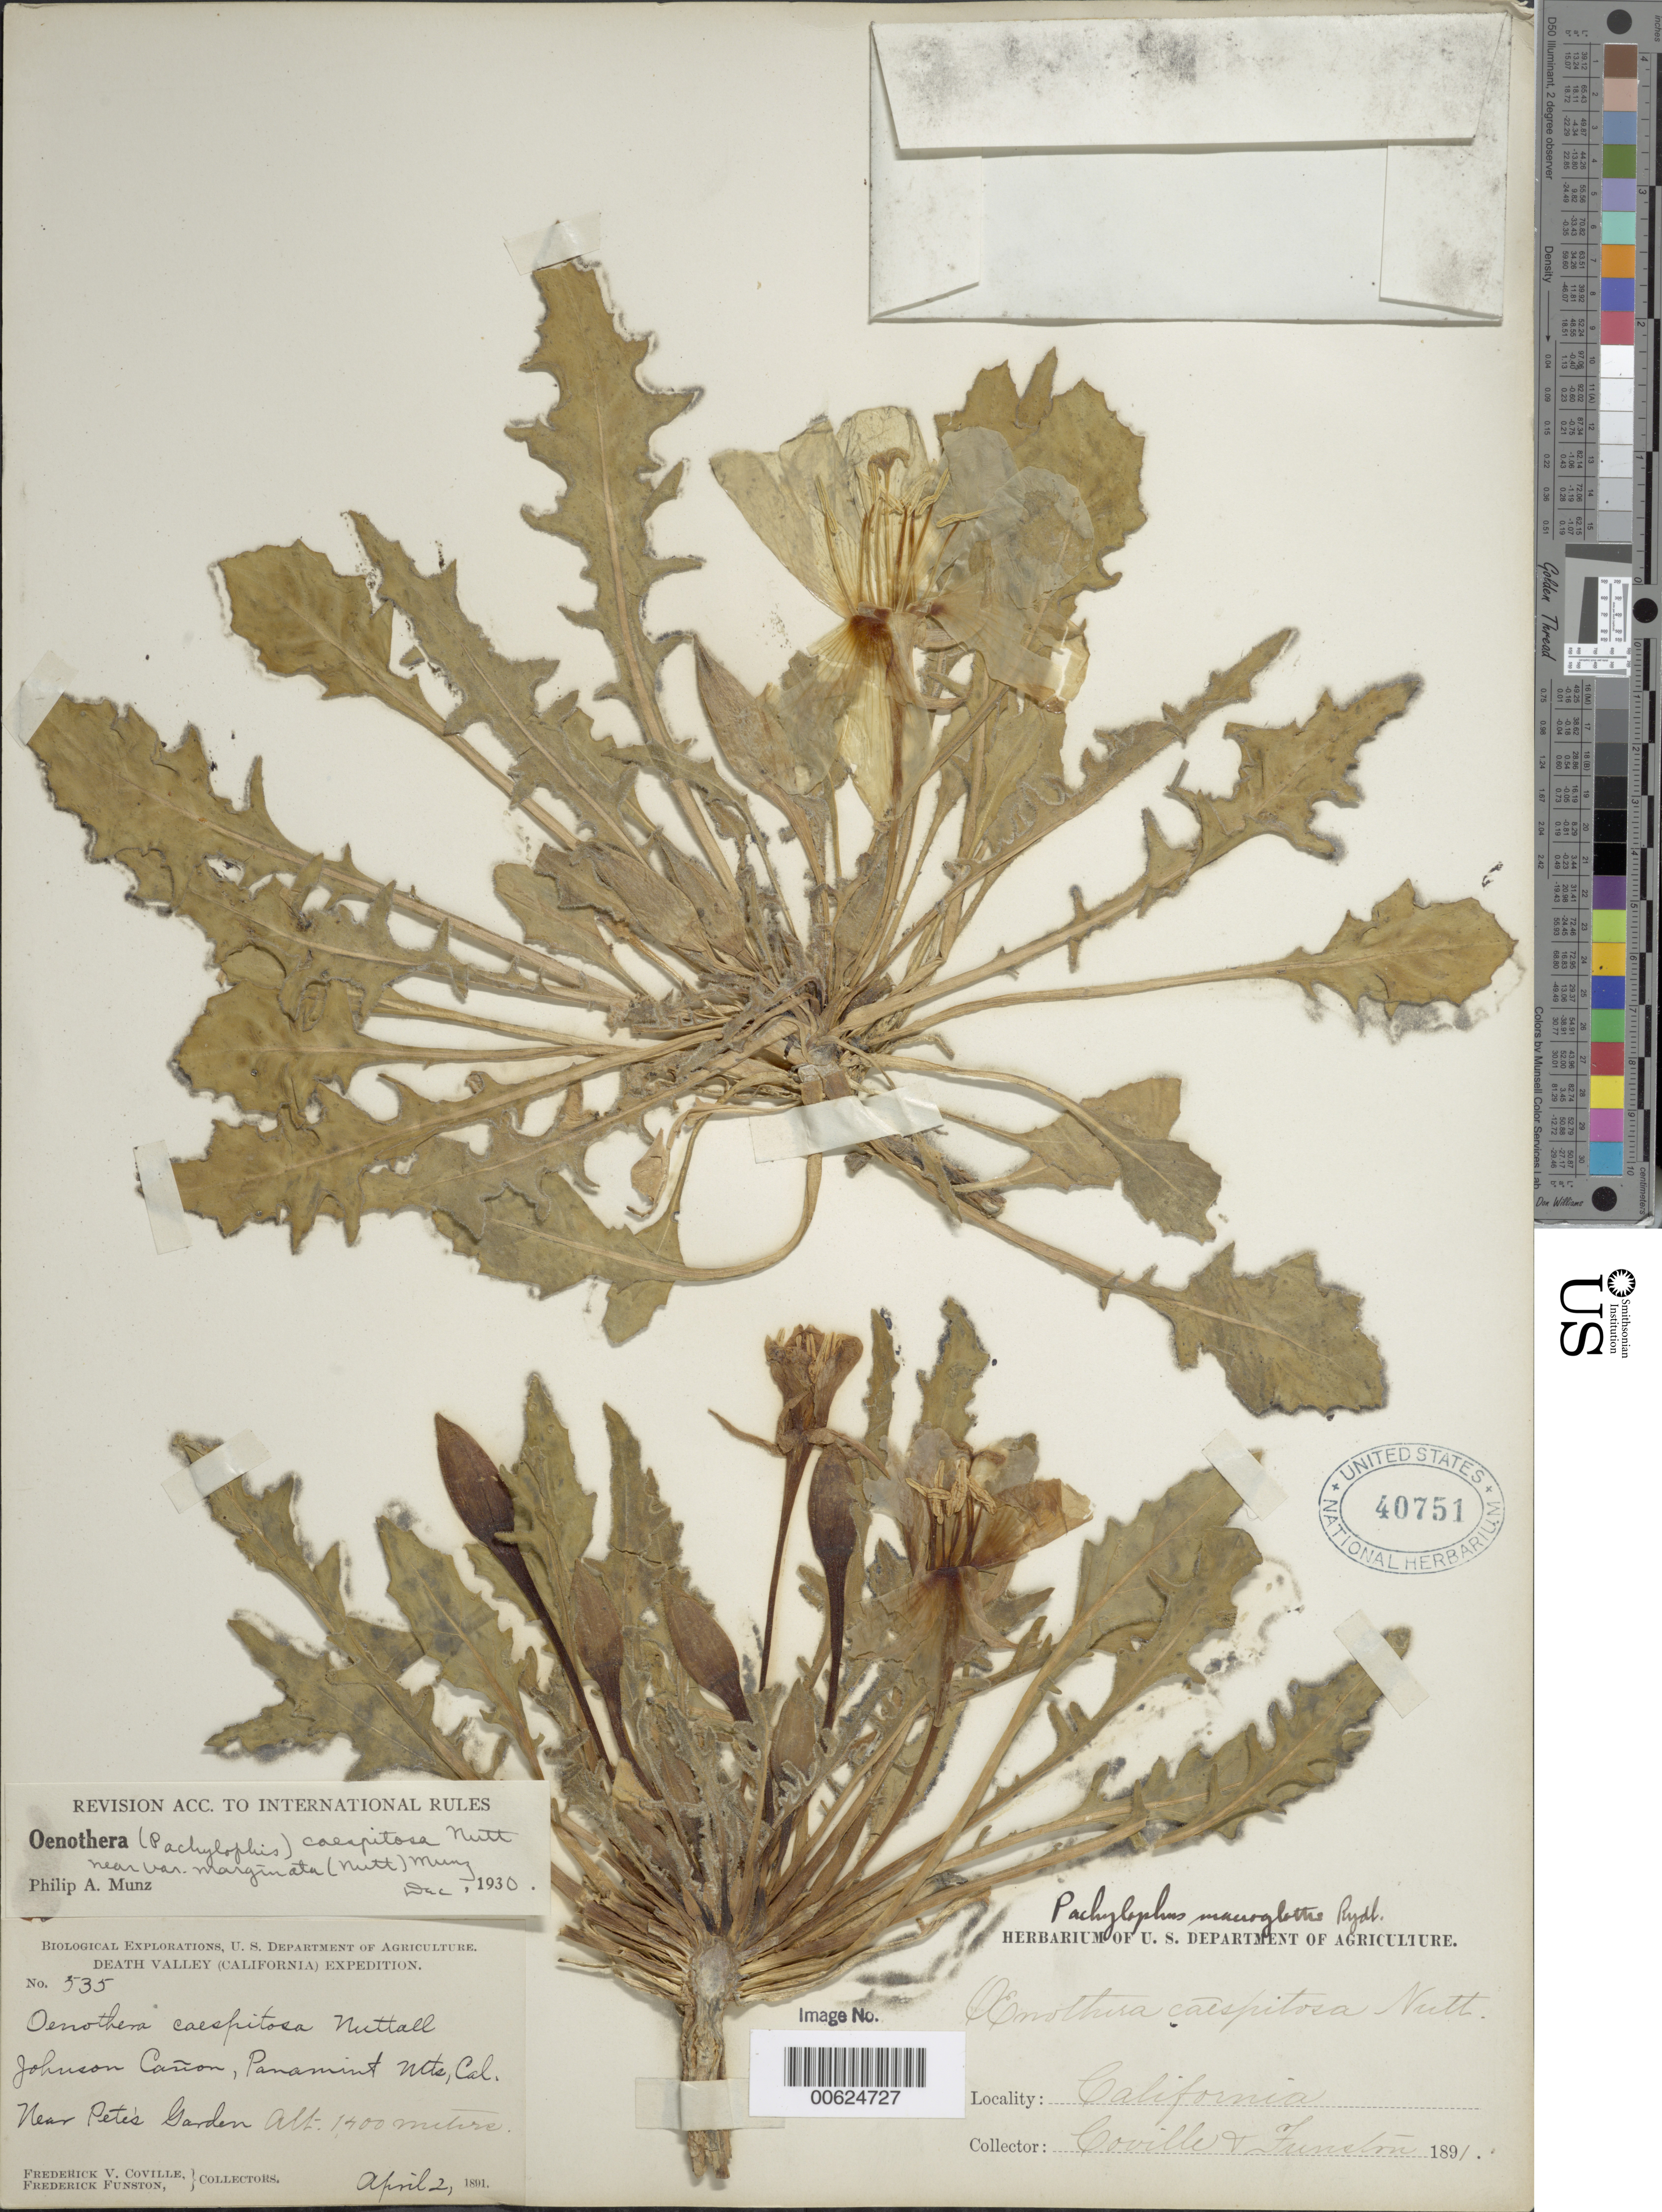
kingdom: Plantae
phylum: Tracheophyta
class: Magnoliopsida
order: Myrtales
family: Onagraceae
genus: Oenothera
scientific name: Oenothera cespitosa subsp. marginata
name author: (Nutt. ex Hook. & Arn.) Munz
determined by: Munz, Philip A.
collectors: F. V. Coville & F. Funsron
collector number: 535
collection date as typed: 02 Apr 1891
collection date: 1891-04-02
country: United States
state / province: California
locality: Johnson Canon, Panament Mts., Near Pete's Garden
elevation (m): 1400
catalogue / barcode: US 40751